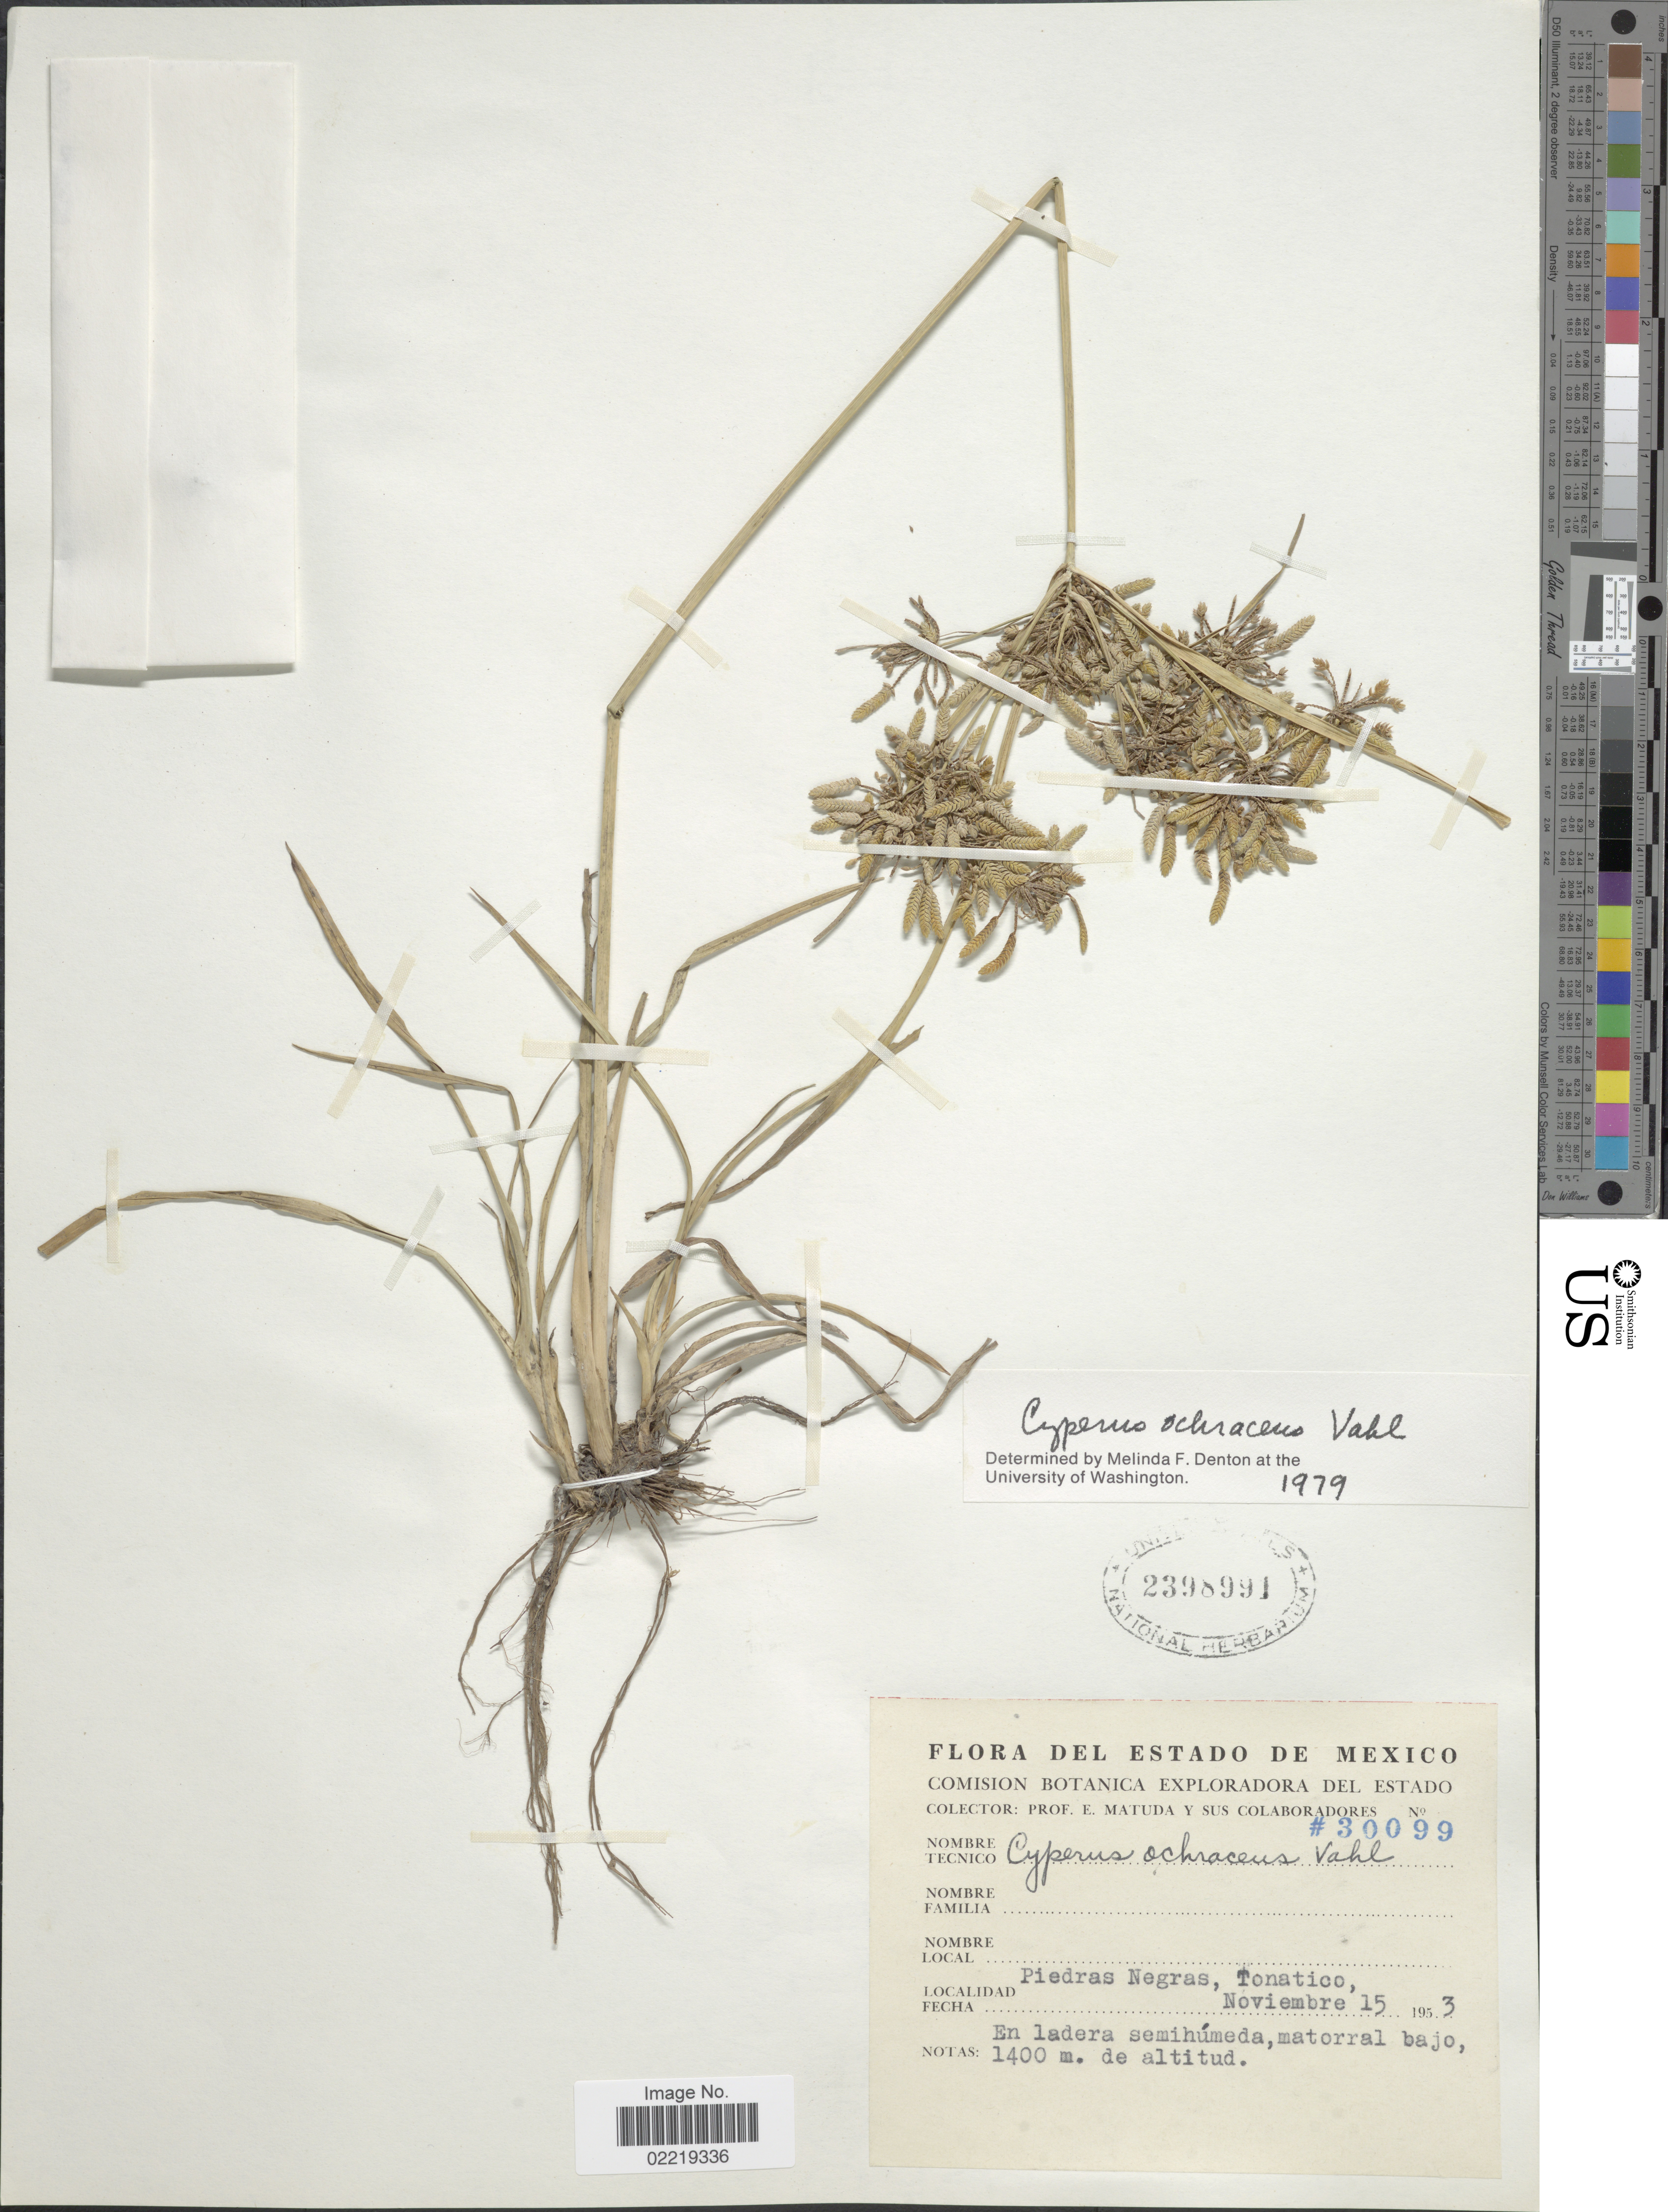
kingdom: Plantae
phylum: Tracheophyta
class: Liliopsida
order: Poales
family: Cyperaceae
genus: Cyperus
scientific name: Cyperus ochraceus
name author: Vahl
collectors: E. Matuda & Sus Colaboradores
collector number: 30099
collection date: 1953-11-15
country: Mexico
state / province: México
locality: Del Estado de Mexico, Piedras Negras, Tonatico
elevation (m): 1400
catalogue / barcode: US 2398991